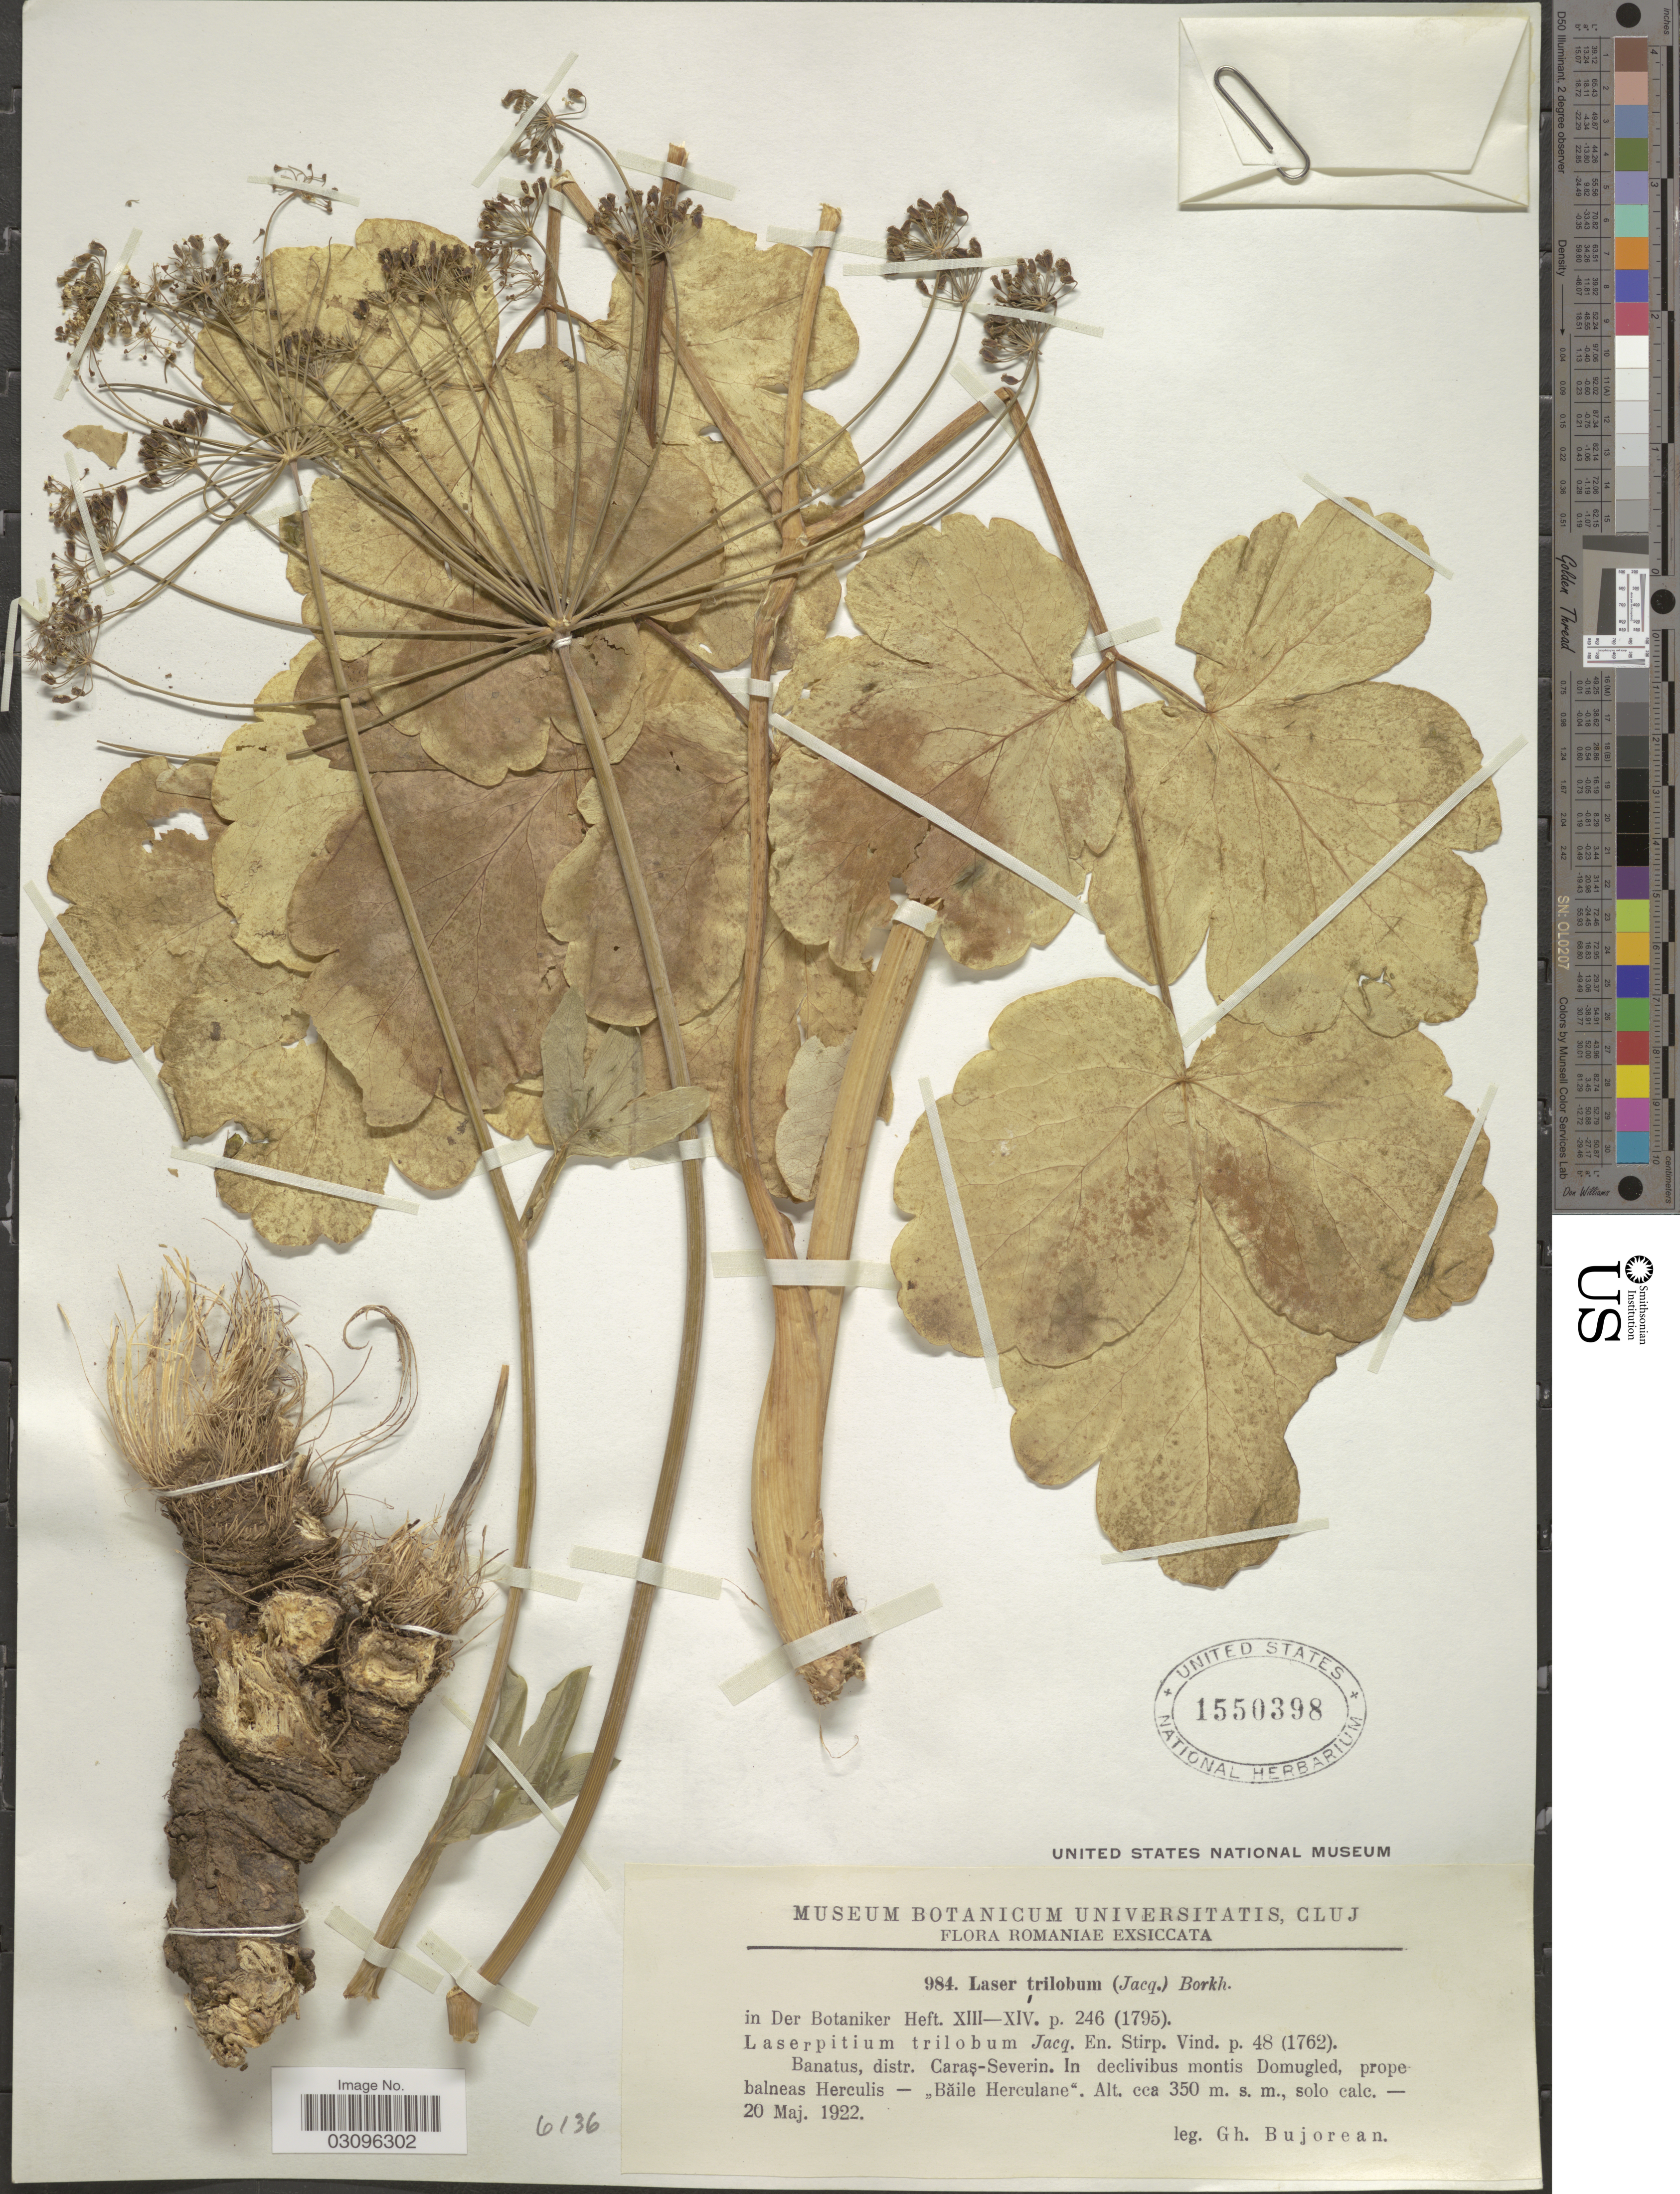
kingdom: Plantae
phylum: Tracheophyta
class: Magnoliopsida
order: Apiales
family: Apiaceae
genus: Laserpitium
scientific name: Laserpitium trilobum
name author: L.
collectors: G. Bujorean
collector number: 984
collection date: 1922-05-20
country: Romania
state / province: Caras-Severin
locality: Banatus, distr. Caras-Severin. In declivibus montis Domugled, prope balneas Herculis - "Băile Herculane".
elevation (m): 350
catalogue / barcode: US 1550398